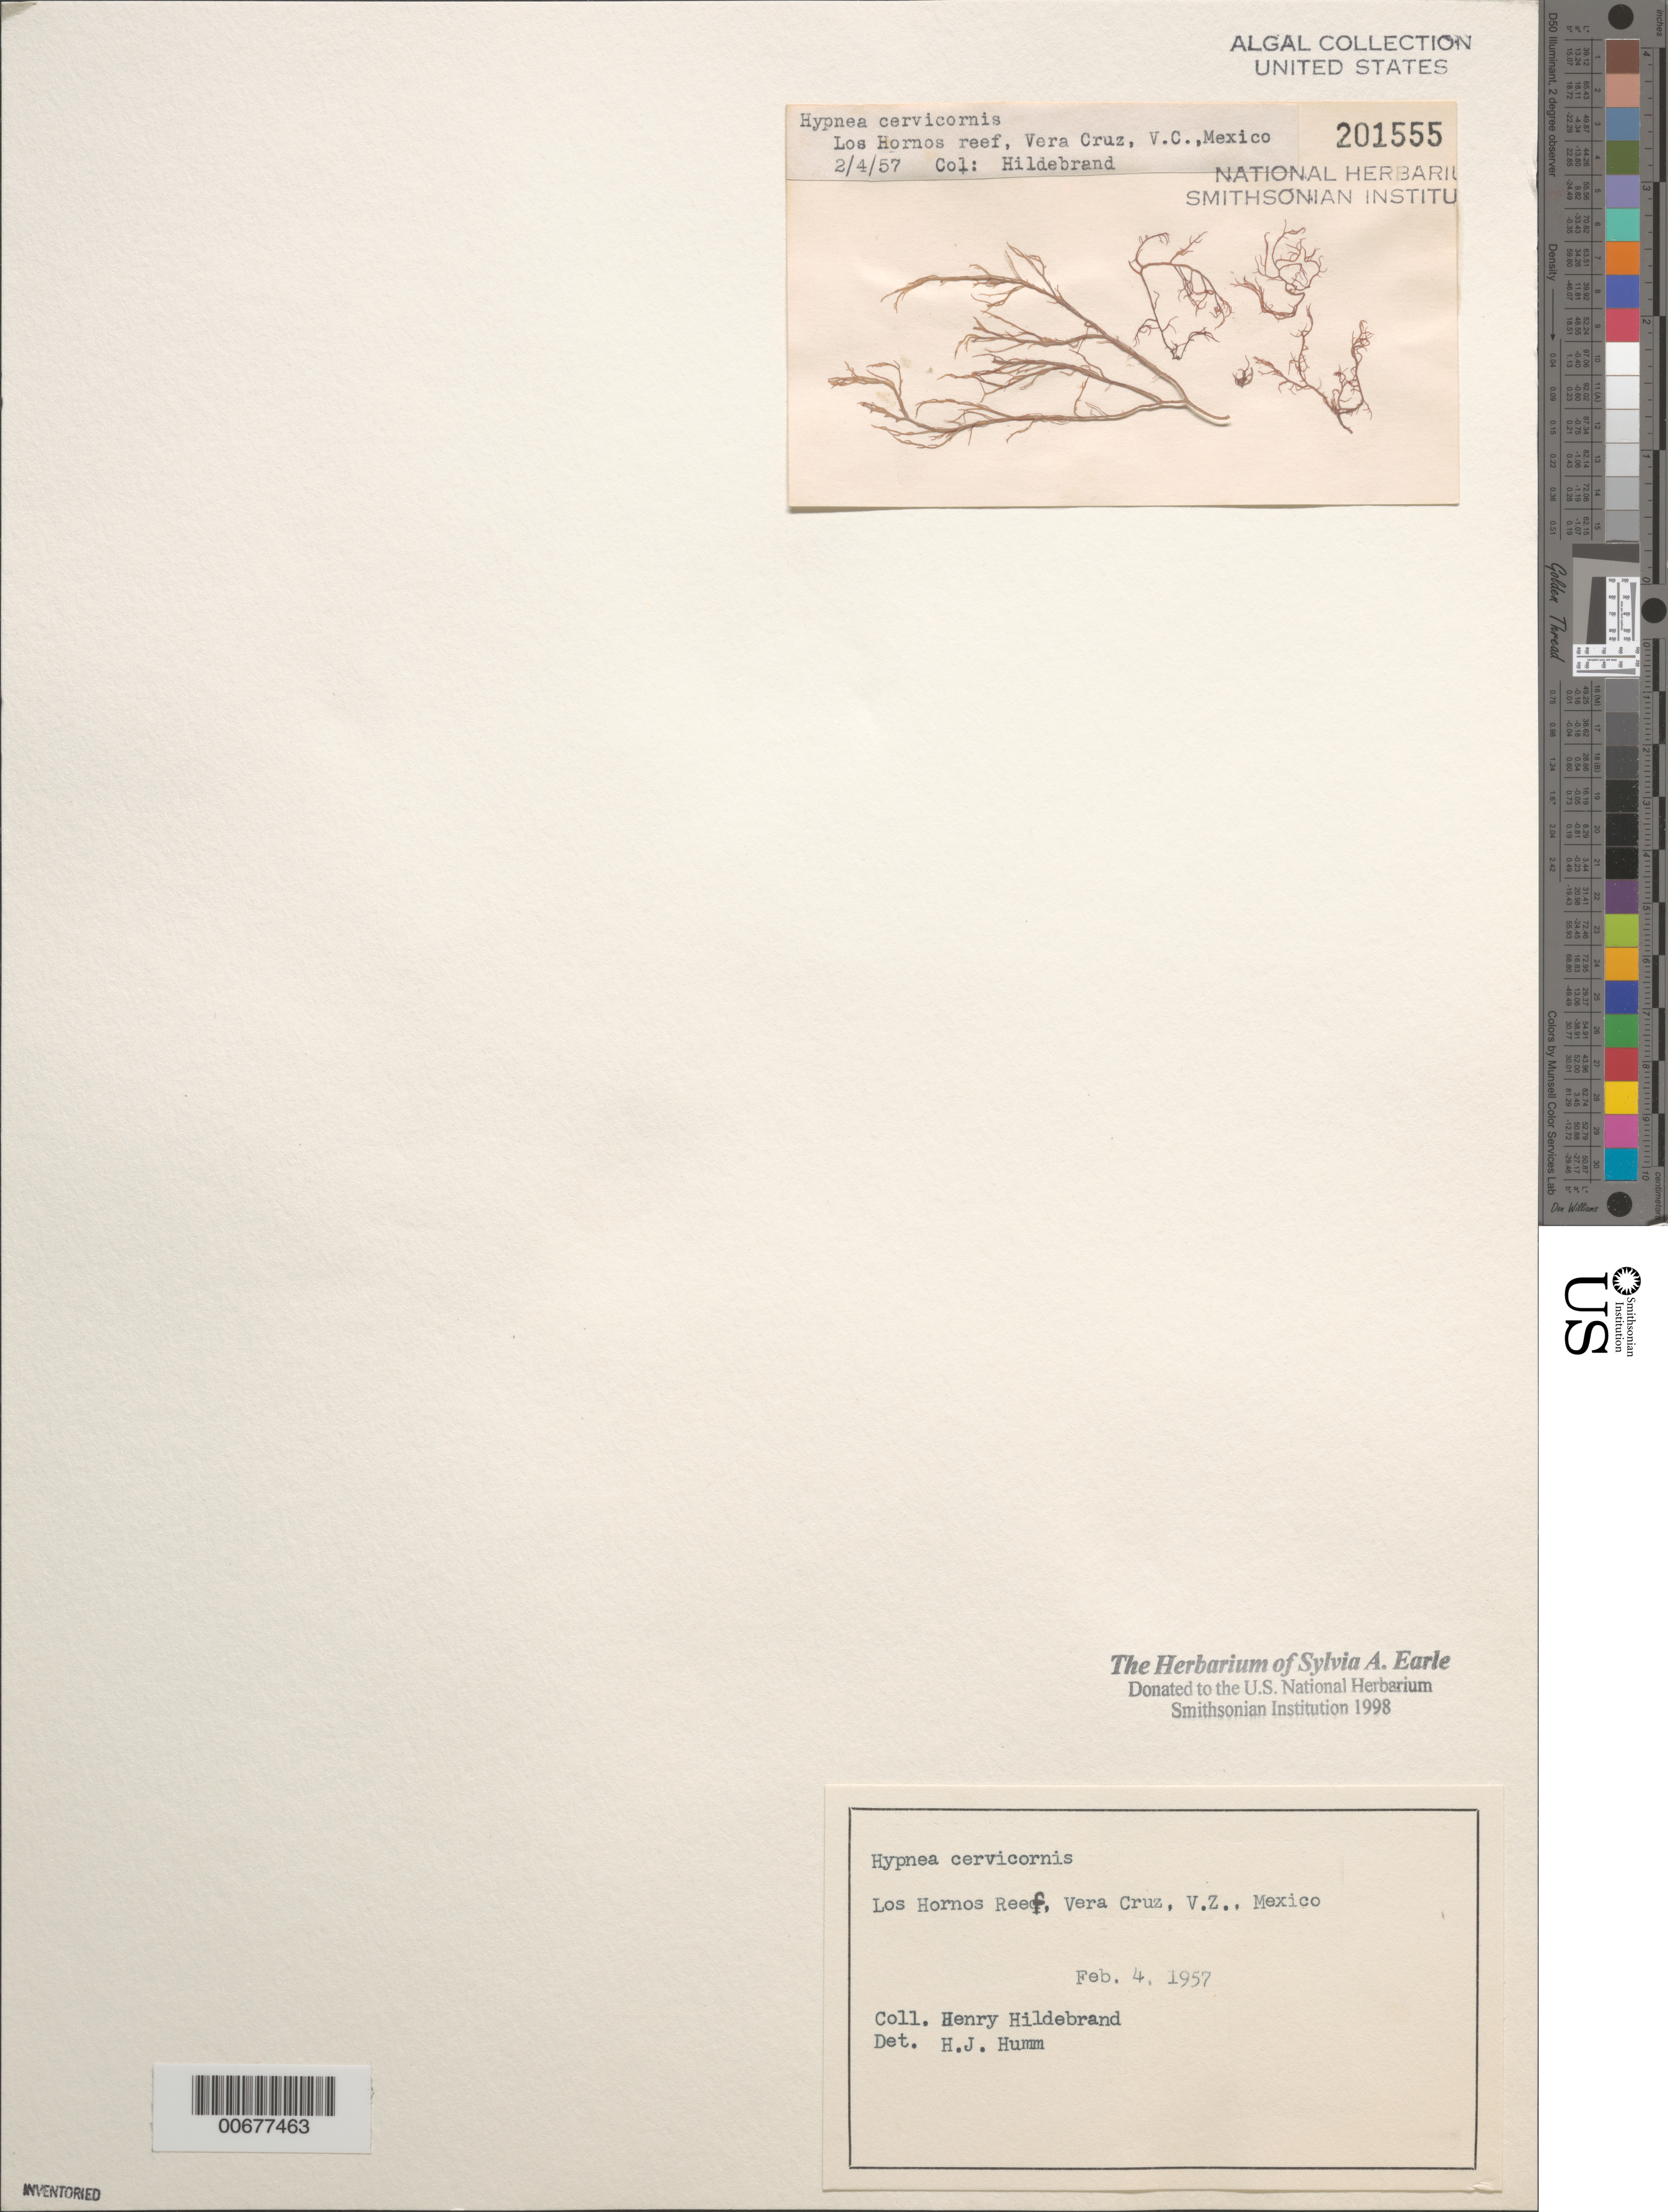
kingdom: Plantae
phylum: Rhodophyta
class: Florideophyceae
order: Gigartinales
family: Cystocloniaceae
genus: Hypnea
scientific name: Hypnea cervicornis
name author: J. Agardh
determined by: Humm, Harold J.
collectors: H. Hildebrand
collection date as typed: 04 Feb 1957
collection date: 1957-02-04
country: Mexico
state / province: Veracruz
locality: Los Hornos Reef, Veracruz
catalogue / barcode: US 201555